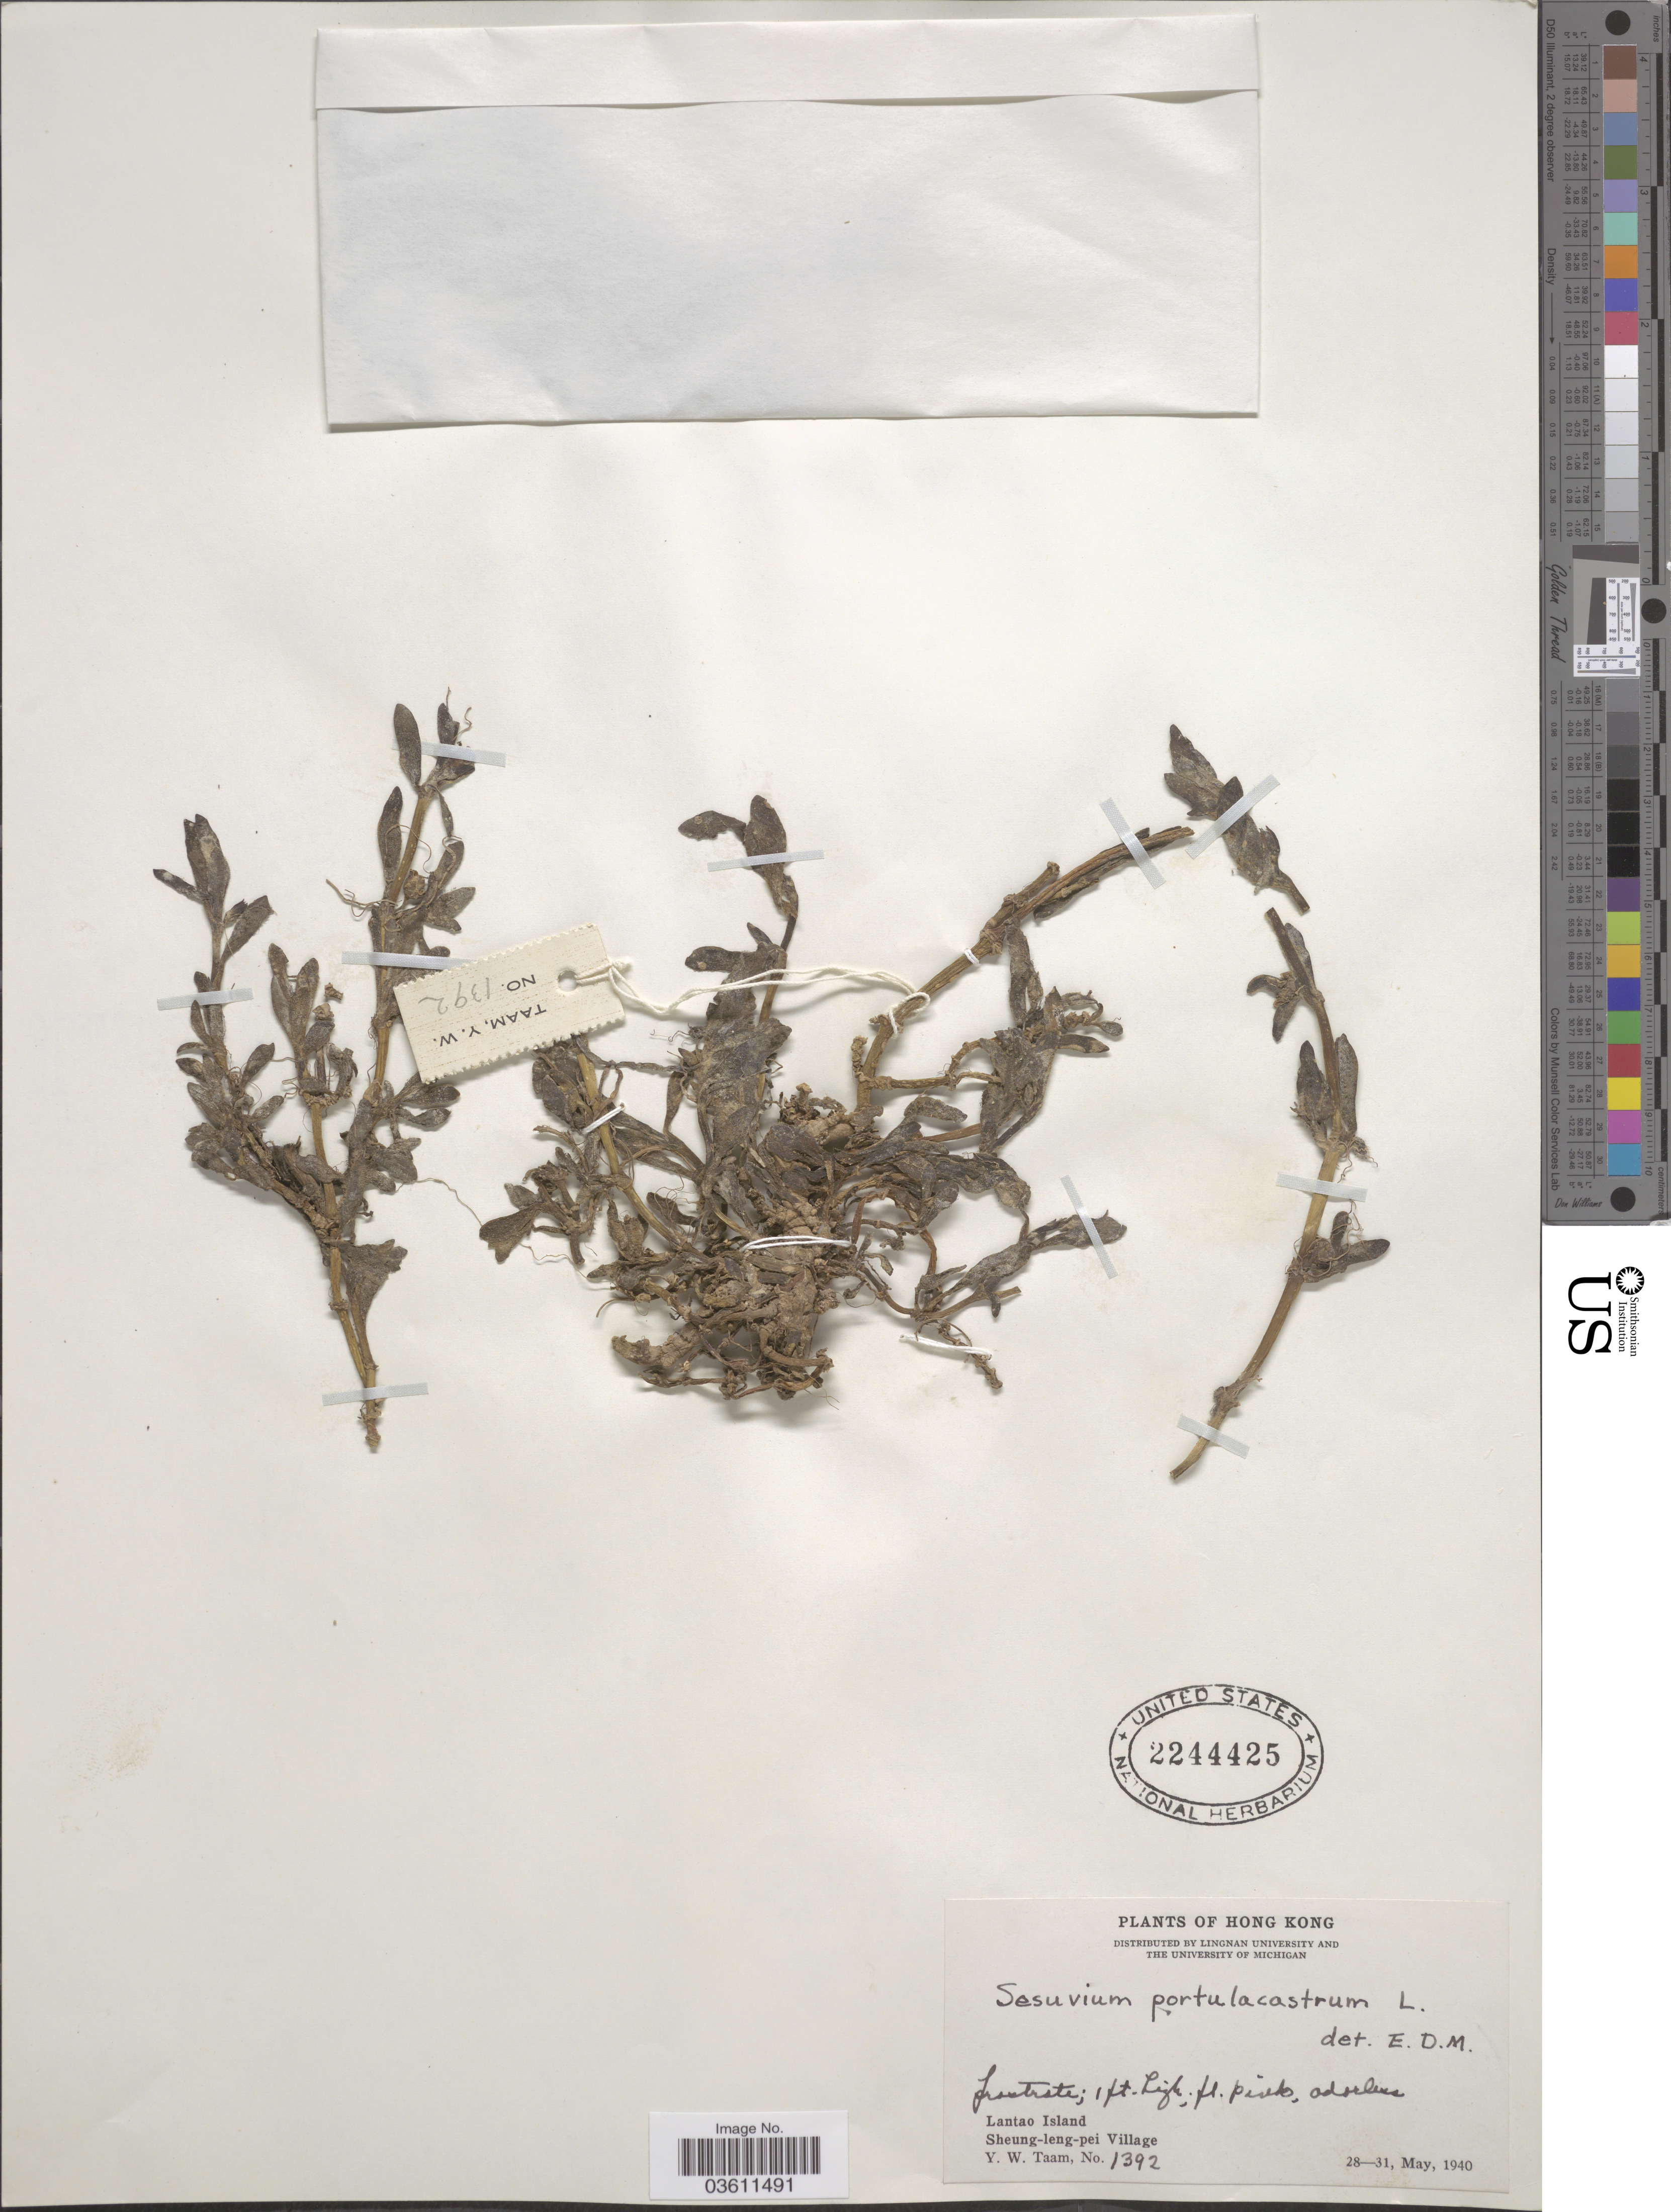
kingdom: Plantae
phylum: Tracheophyta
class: Magnoliopsida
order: Caryophyllales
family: Aizoaceae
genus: Sesuvium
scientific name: Sesuvium portulacastrum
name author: (L.) L.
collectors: Y. W. Taam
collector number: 1392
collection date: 1940-05-28/1940-05-31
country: China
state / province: Hong Kong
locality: Lantao Island. Sheung-leng-pei Village.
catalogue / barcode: US 2244425